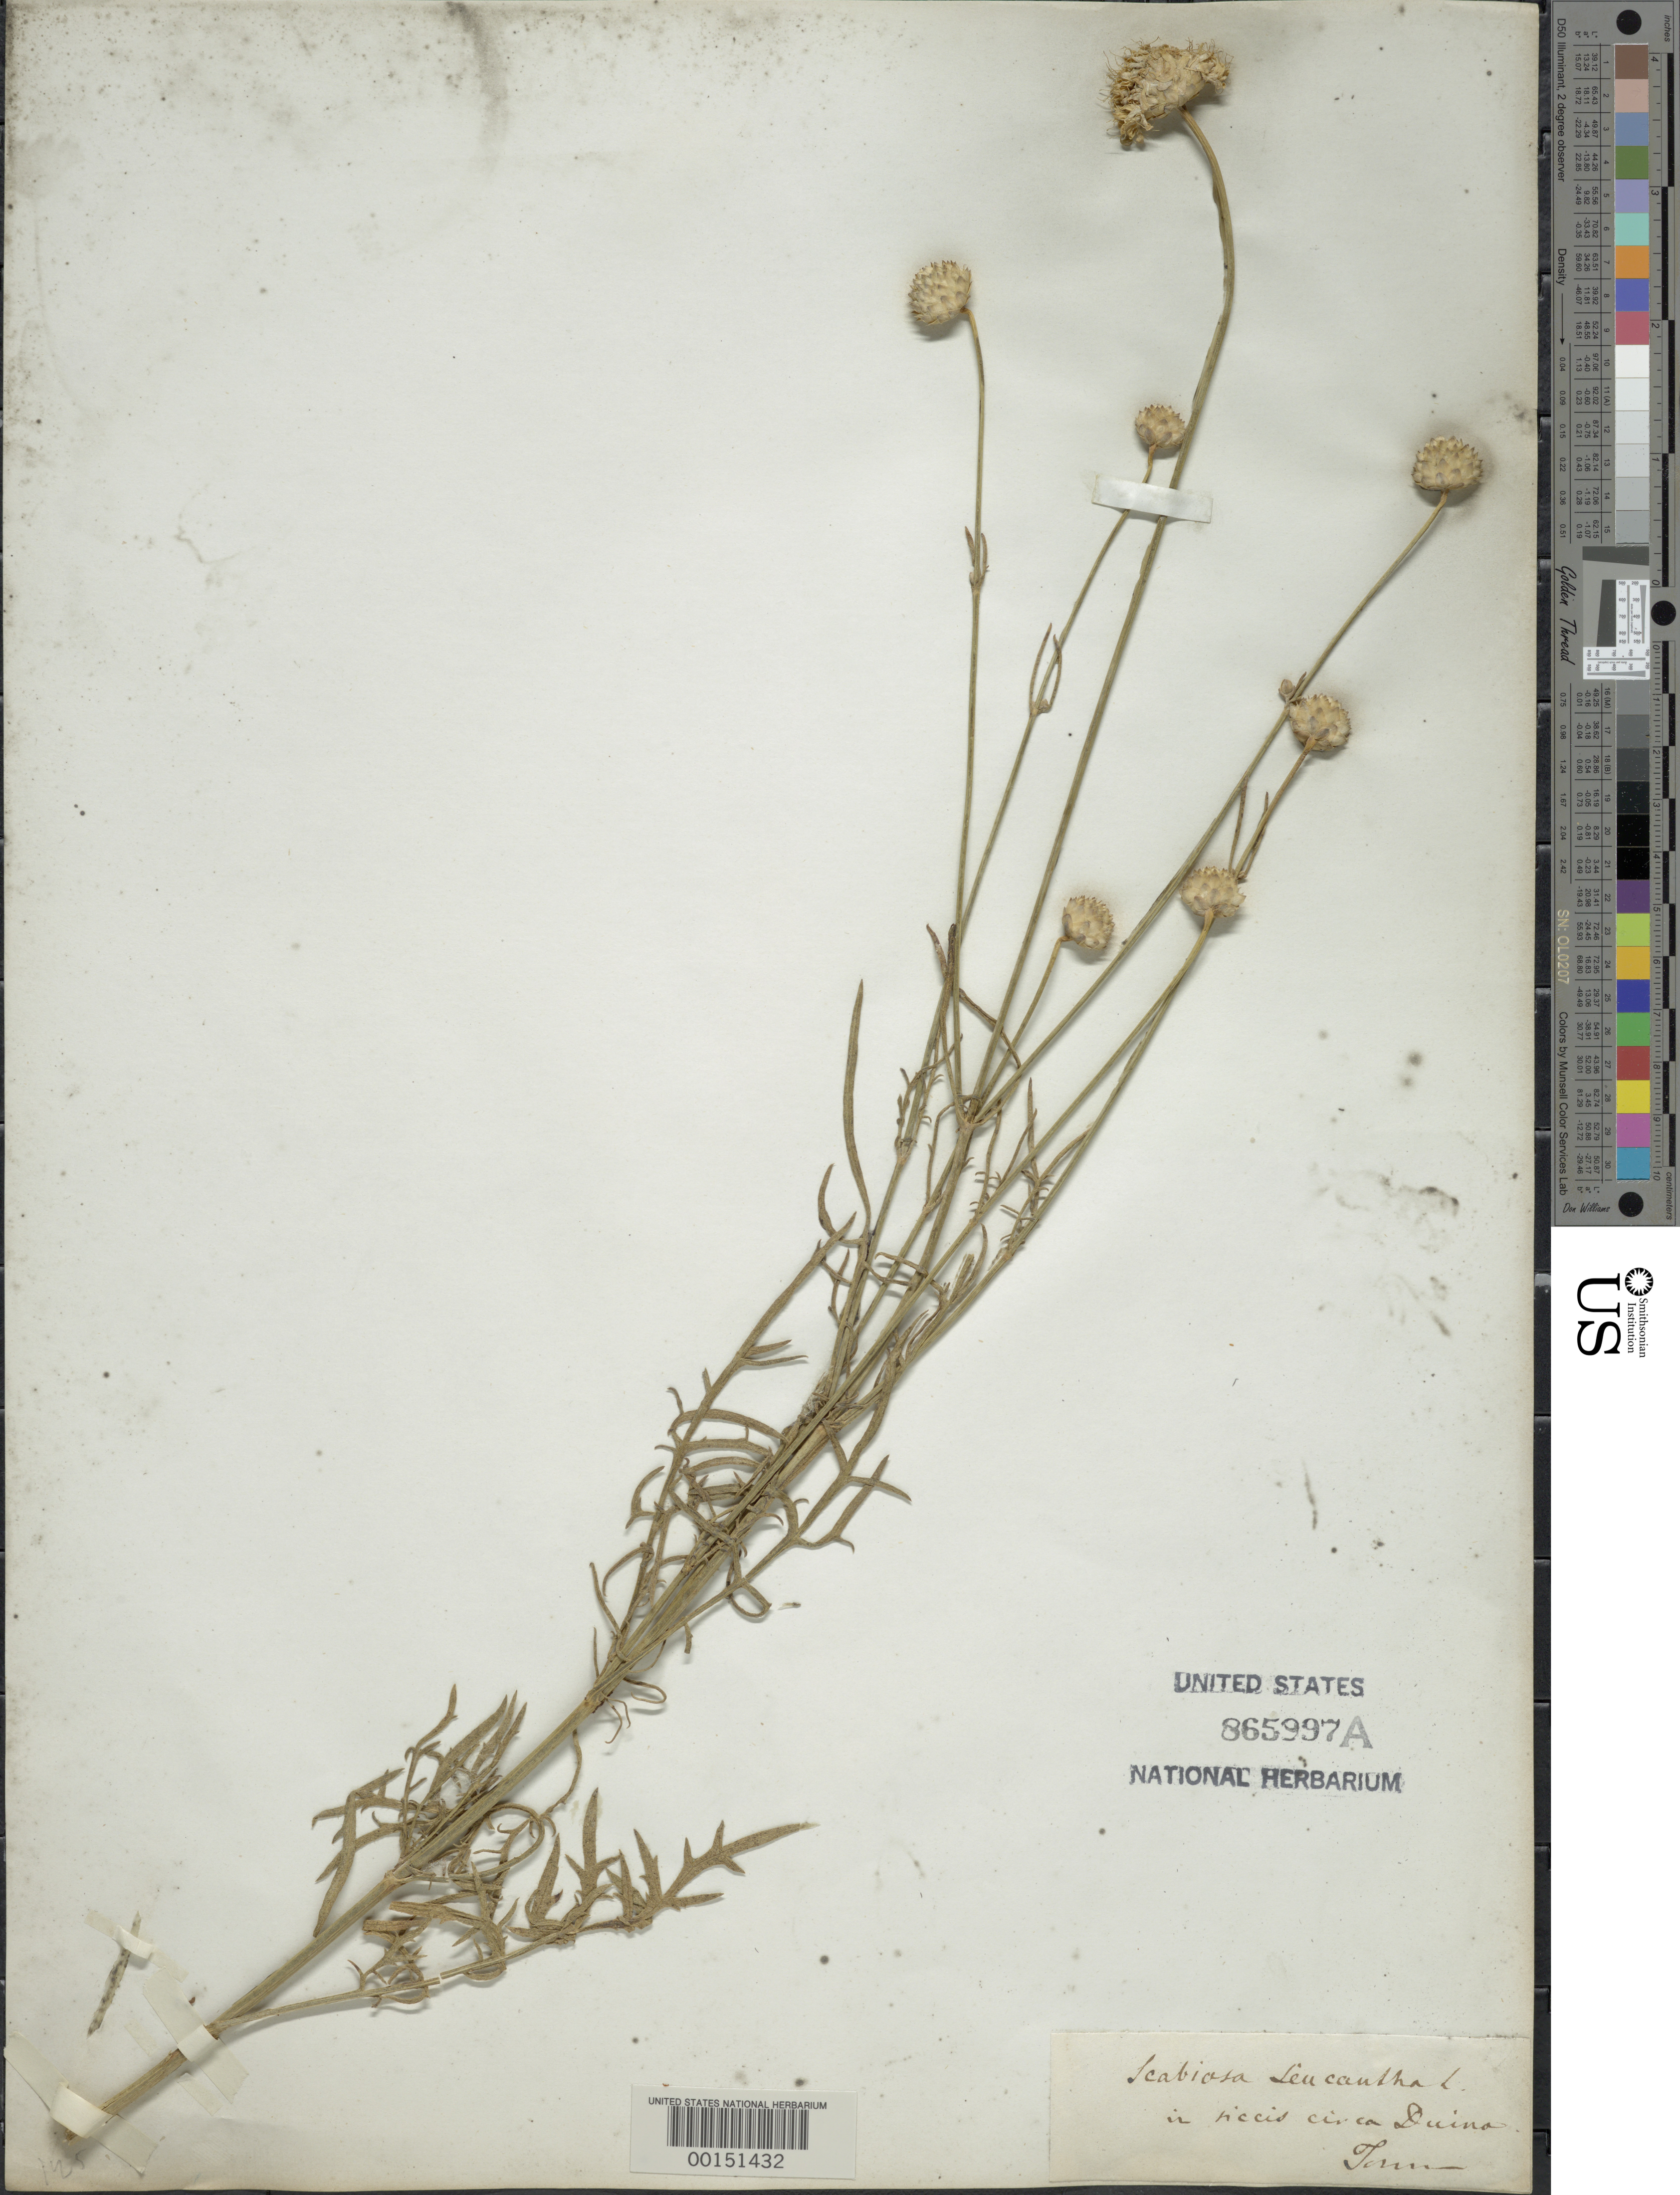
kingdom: Plantae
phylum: Tracheophyta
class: Magnoliopsida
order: Dipsacales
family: Caprifoliaceae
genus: Scabiosa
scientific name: Scabiosa leucantha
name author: L.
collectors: -. Torn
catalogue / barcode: US 865997A